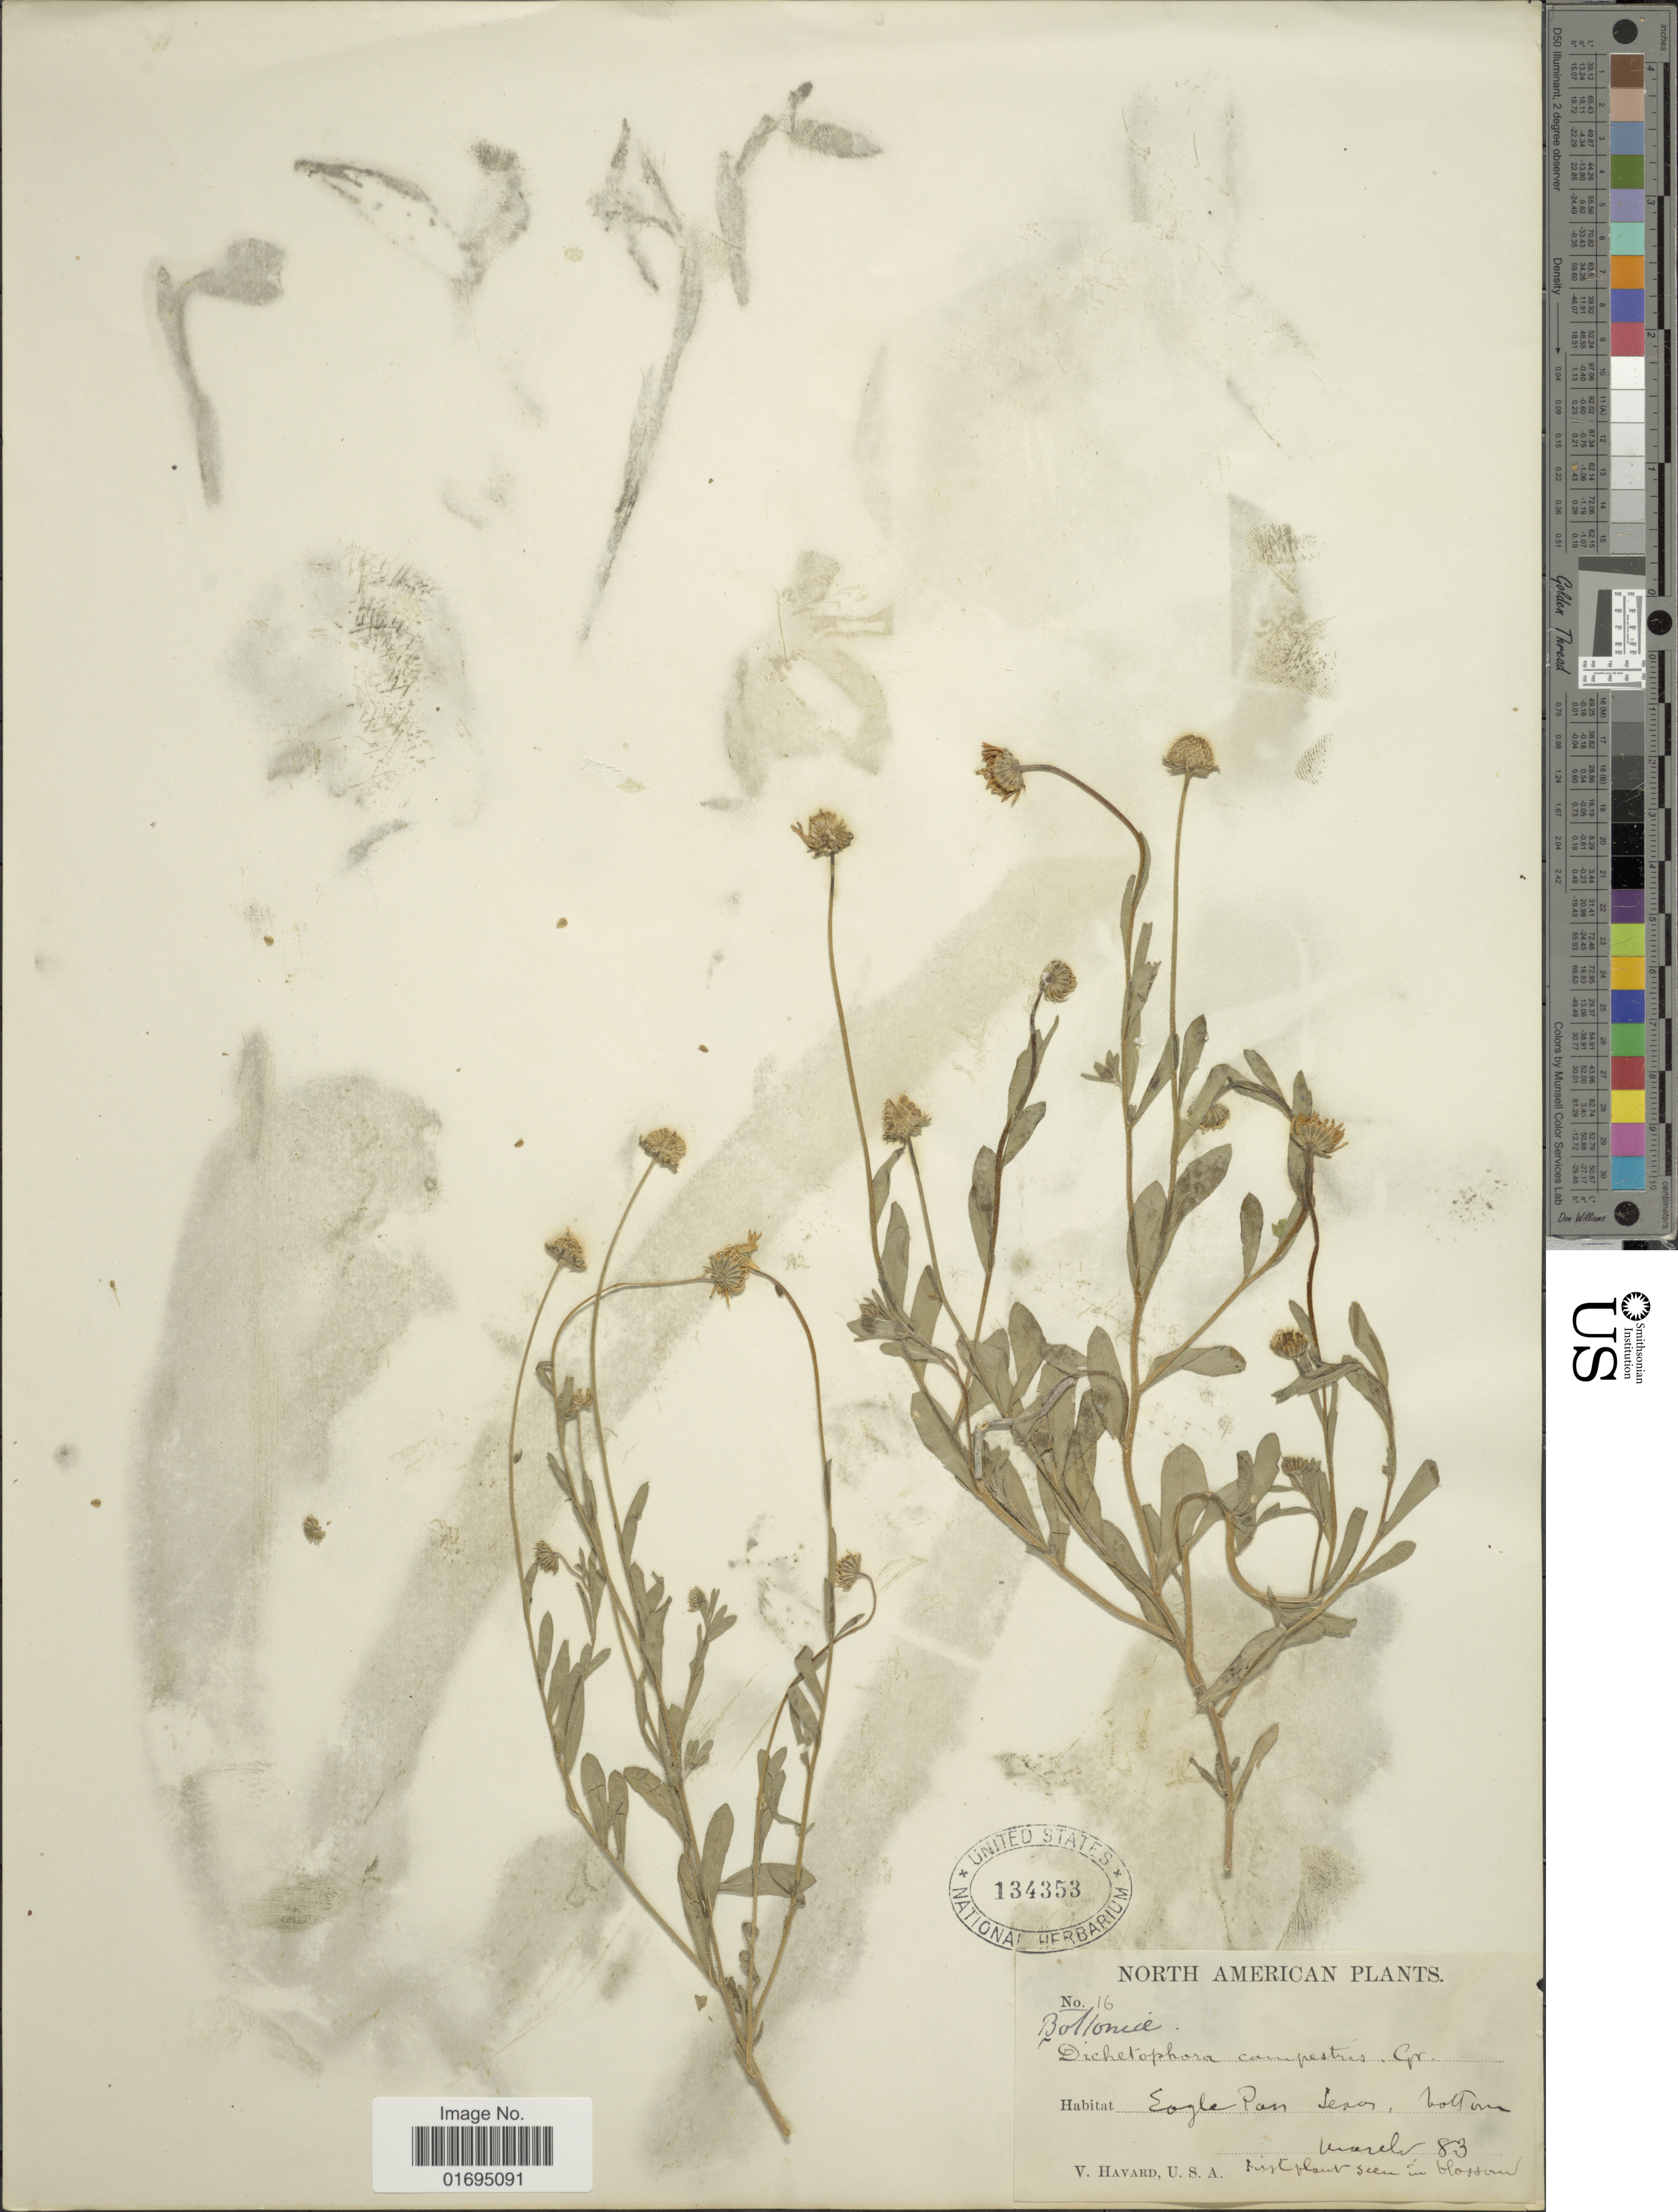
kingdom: Plantae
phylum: Tracheophyta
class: Magnoliopsida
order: Asterales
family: Asteraceae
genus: Dichaetophora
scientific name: Dichaetophora campestris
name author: A. Gray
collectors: V. Havard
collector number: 16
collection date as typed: Transcribed d/m/y: /3/83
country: United States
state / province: Texas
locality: Eagle Pass Texas, bottom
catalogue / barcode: US 134353